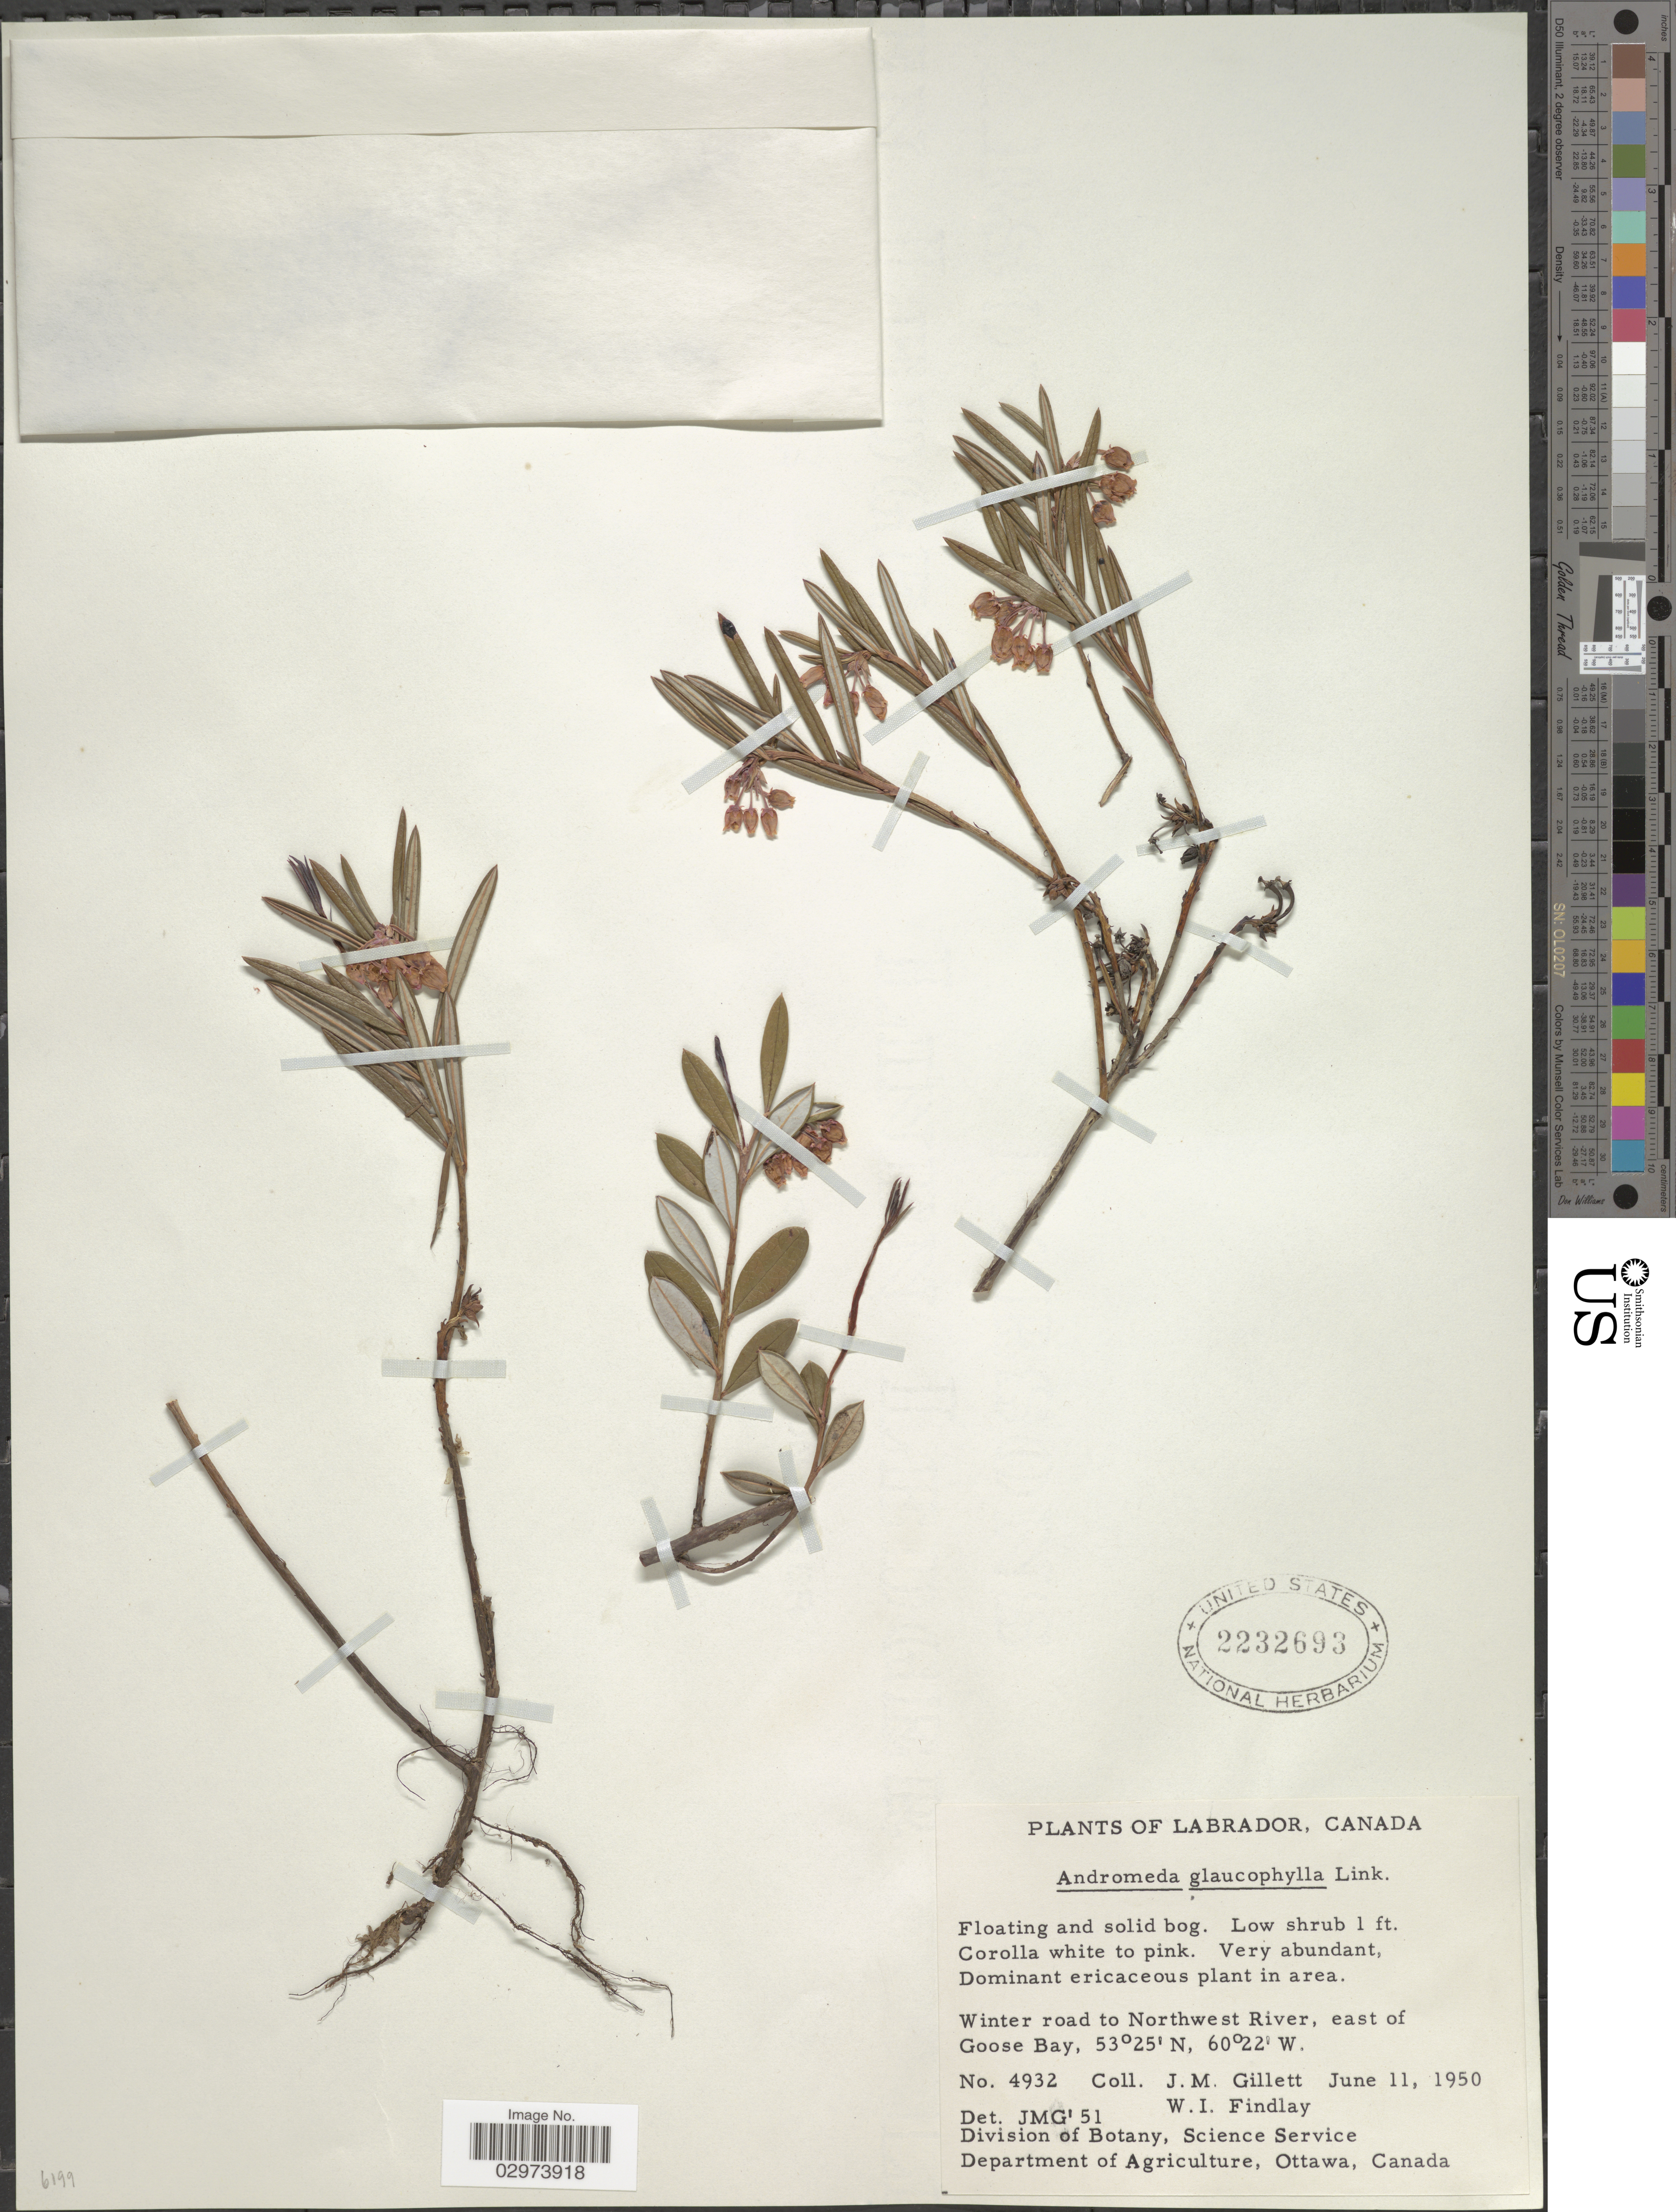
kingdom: Plantae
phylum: Tracheophyta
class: Magnoliopsida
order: Ericales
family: Ericaceae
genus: Andromeda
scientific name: Andromeda polifolia var. latifolia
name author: Aiton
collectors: J. M. Gillett & W. Findlay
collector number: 4932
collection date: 1950-06-11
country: Canada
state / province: Newfoundland and Labrador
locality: Labrador. Winter road to Northwest River, east of Goose Bay.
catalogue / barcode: US 2232693